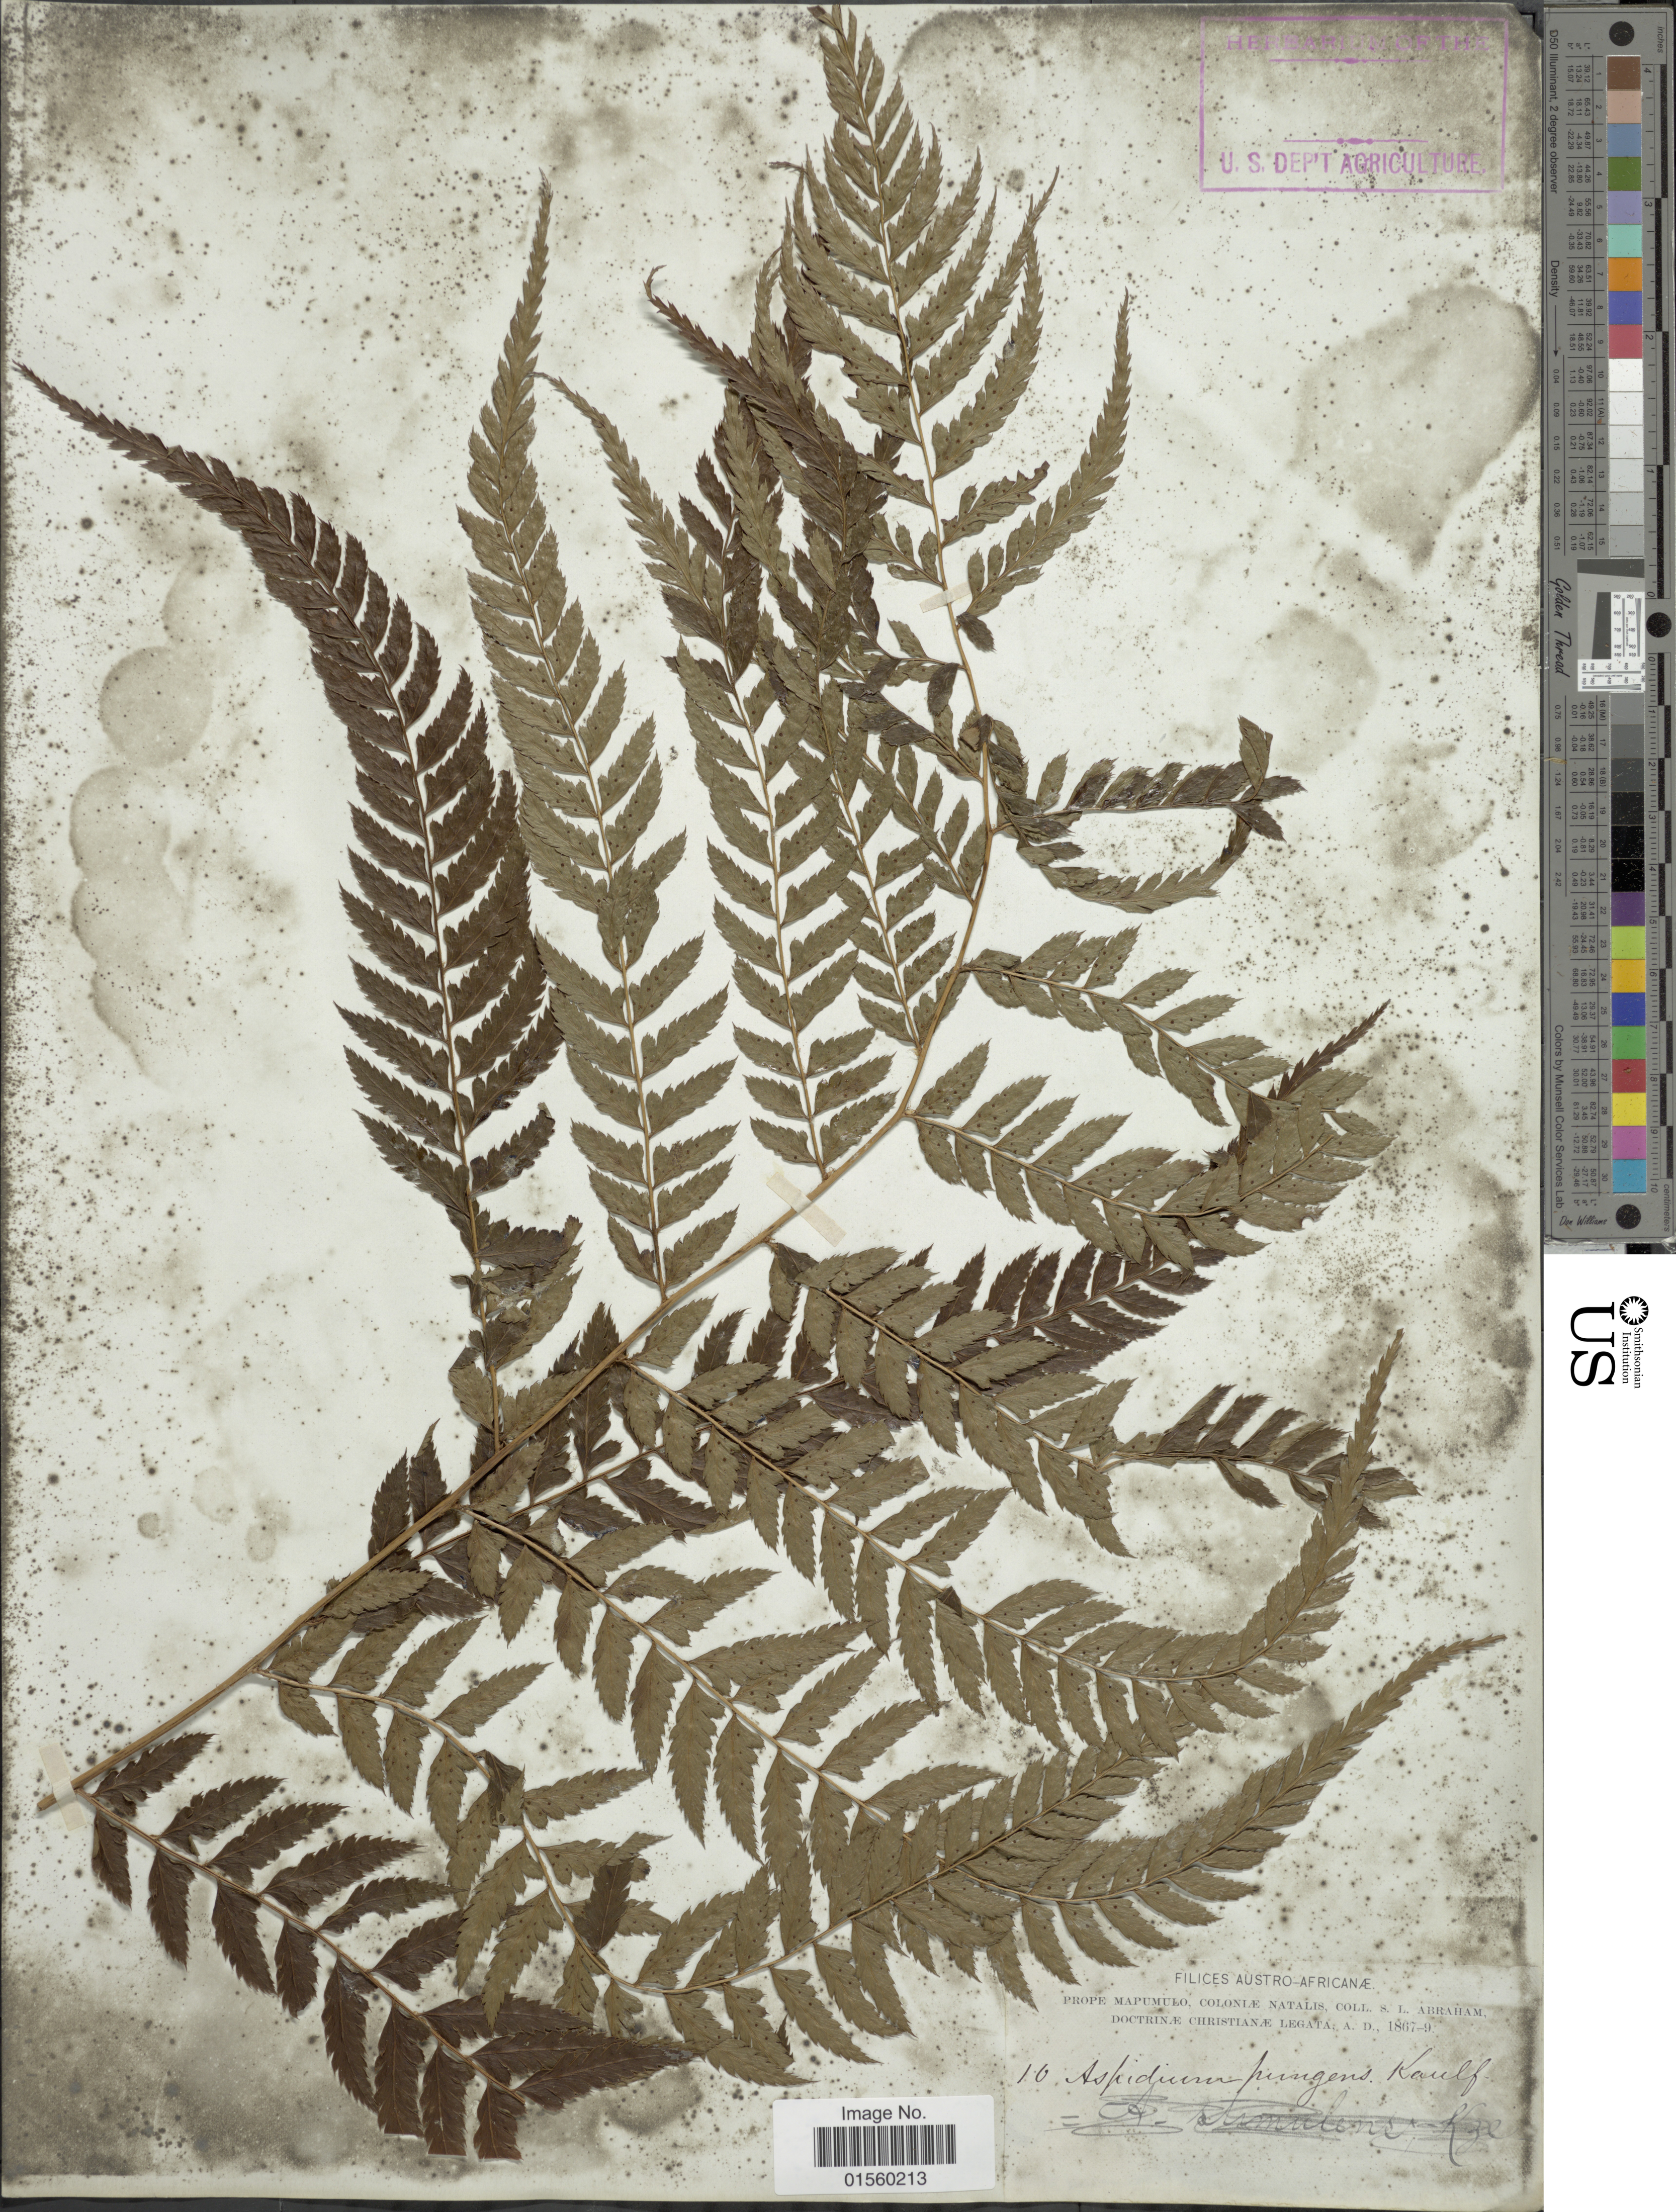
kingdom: Plantae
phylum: Tracheophyta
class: Polypodiopsida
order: Polypodiales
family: Dryopteridaceae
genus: Polystichum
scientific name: Polystichum pungens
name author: (Kaulf.) C. Presl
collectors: S. Abraham & C. Legata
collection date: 1867/1869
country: South Africa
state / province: KwaZulu-Natal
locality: Austro - Africanae, prope Mapumulo